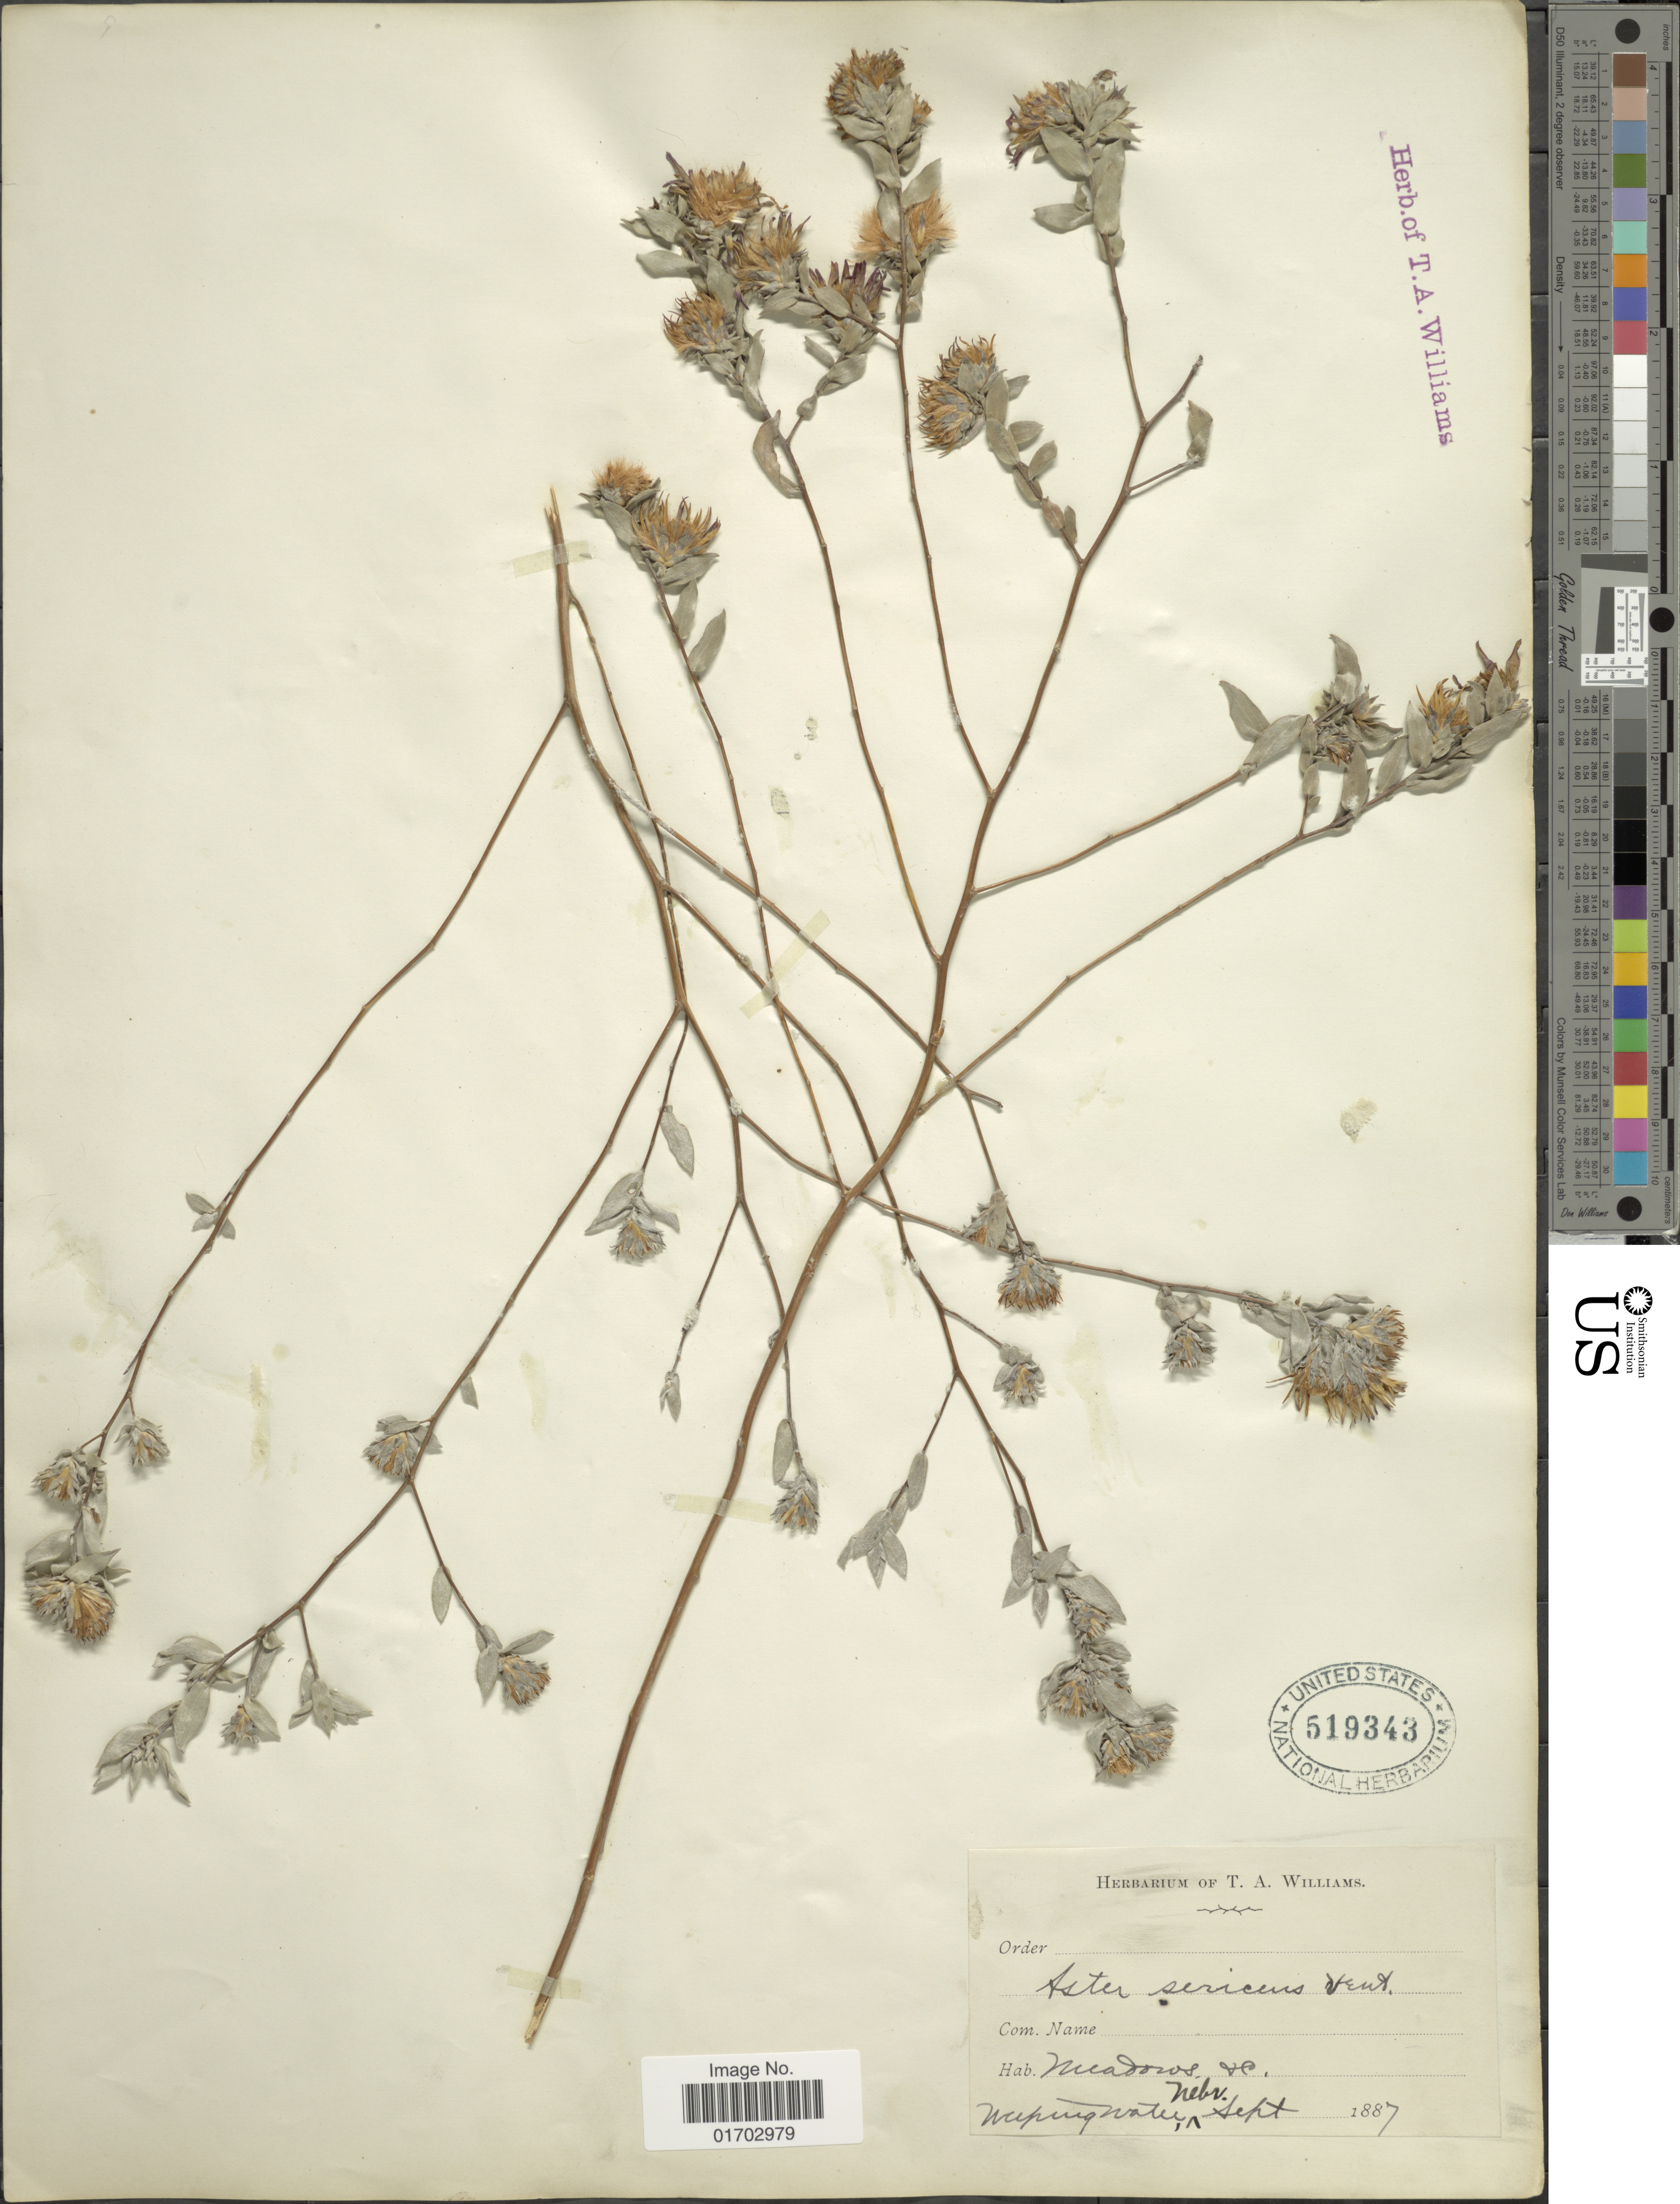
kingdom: Plantae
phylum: Tracheophyta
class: Magnoliopsida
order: Asterales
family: Asteraceae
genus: Symphyotrichum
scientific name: Symphyotrichum sericeum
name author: (Vent.) G.L. Nesom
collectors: ex herb. Thos. A. Williams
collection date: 1887-09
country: United States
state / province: Nebraska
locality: Meadows H., Weeping water.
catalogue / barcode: US 519343